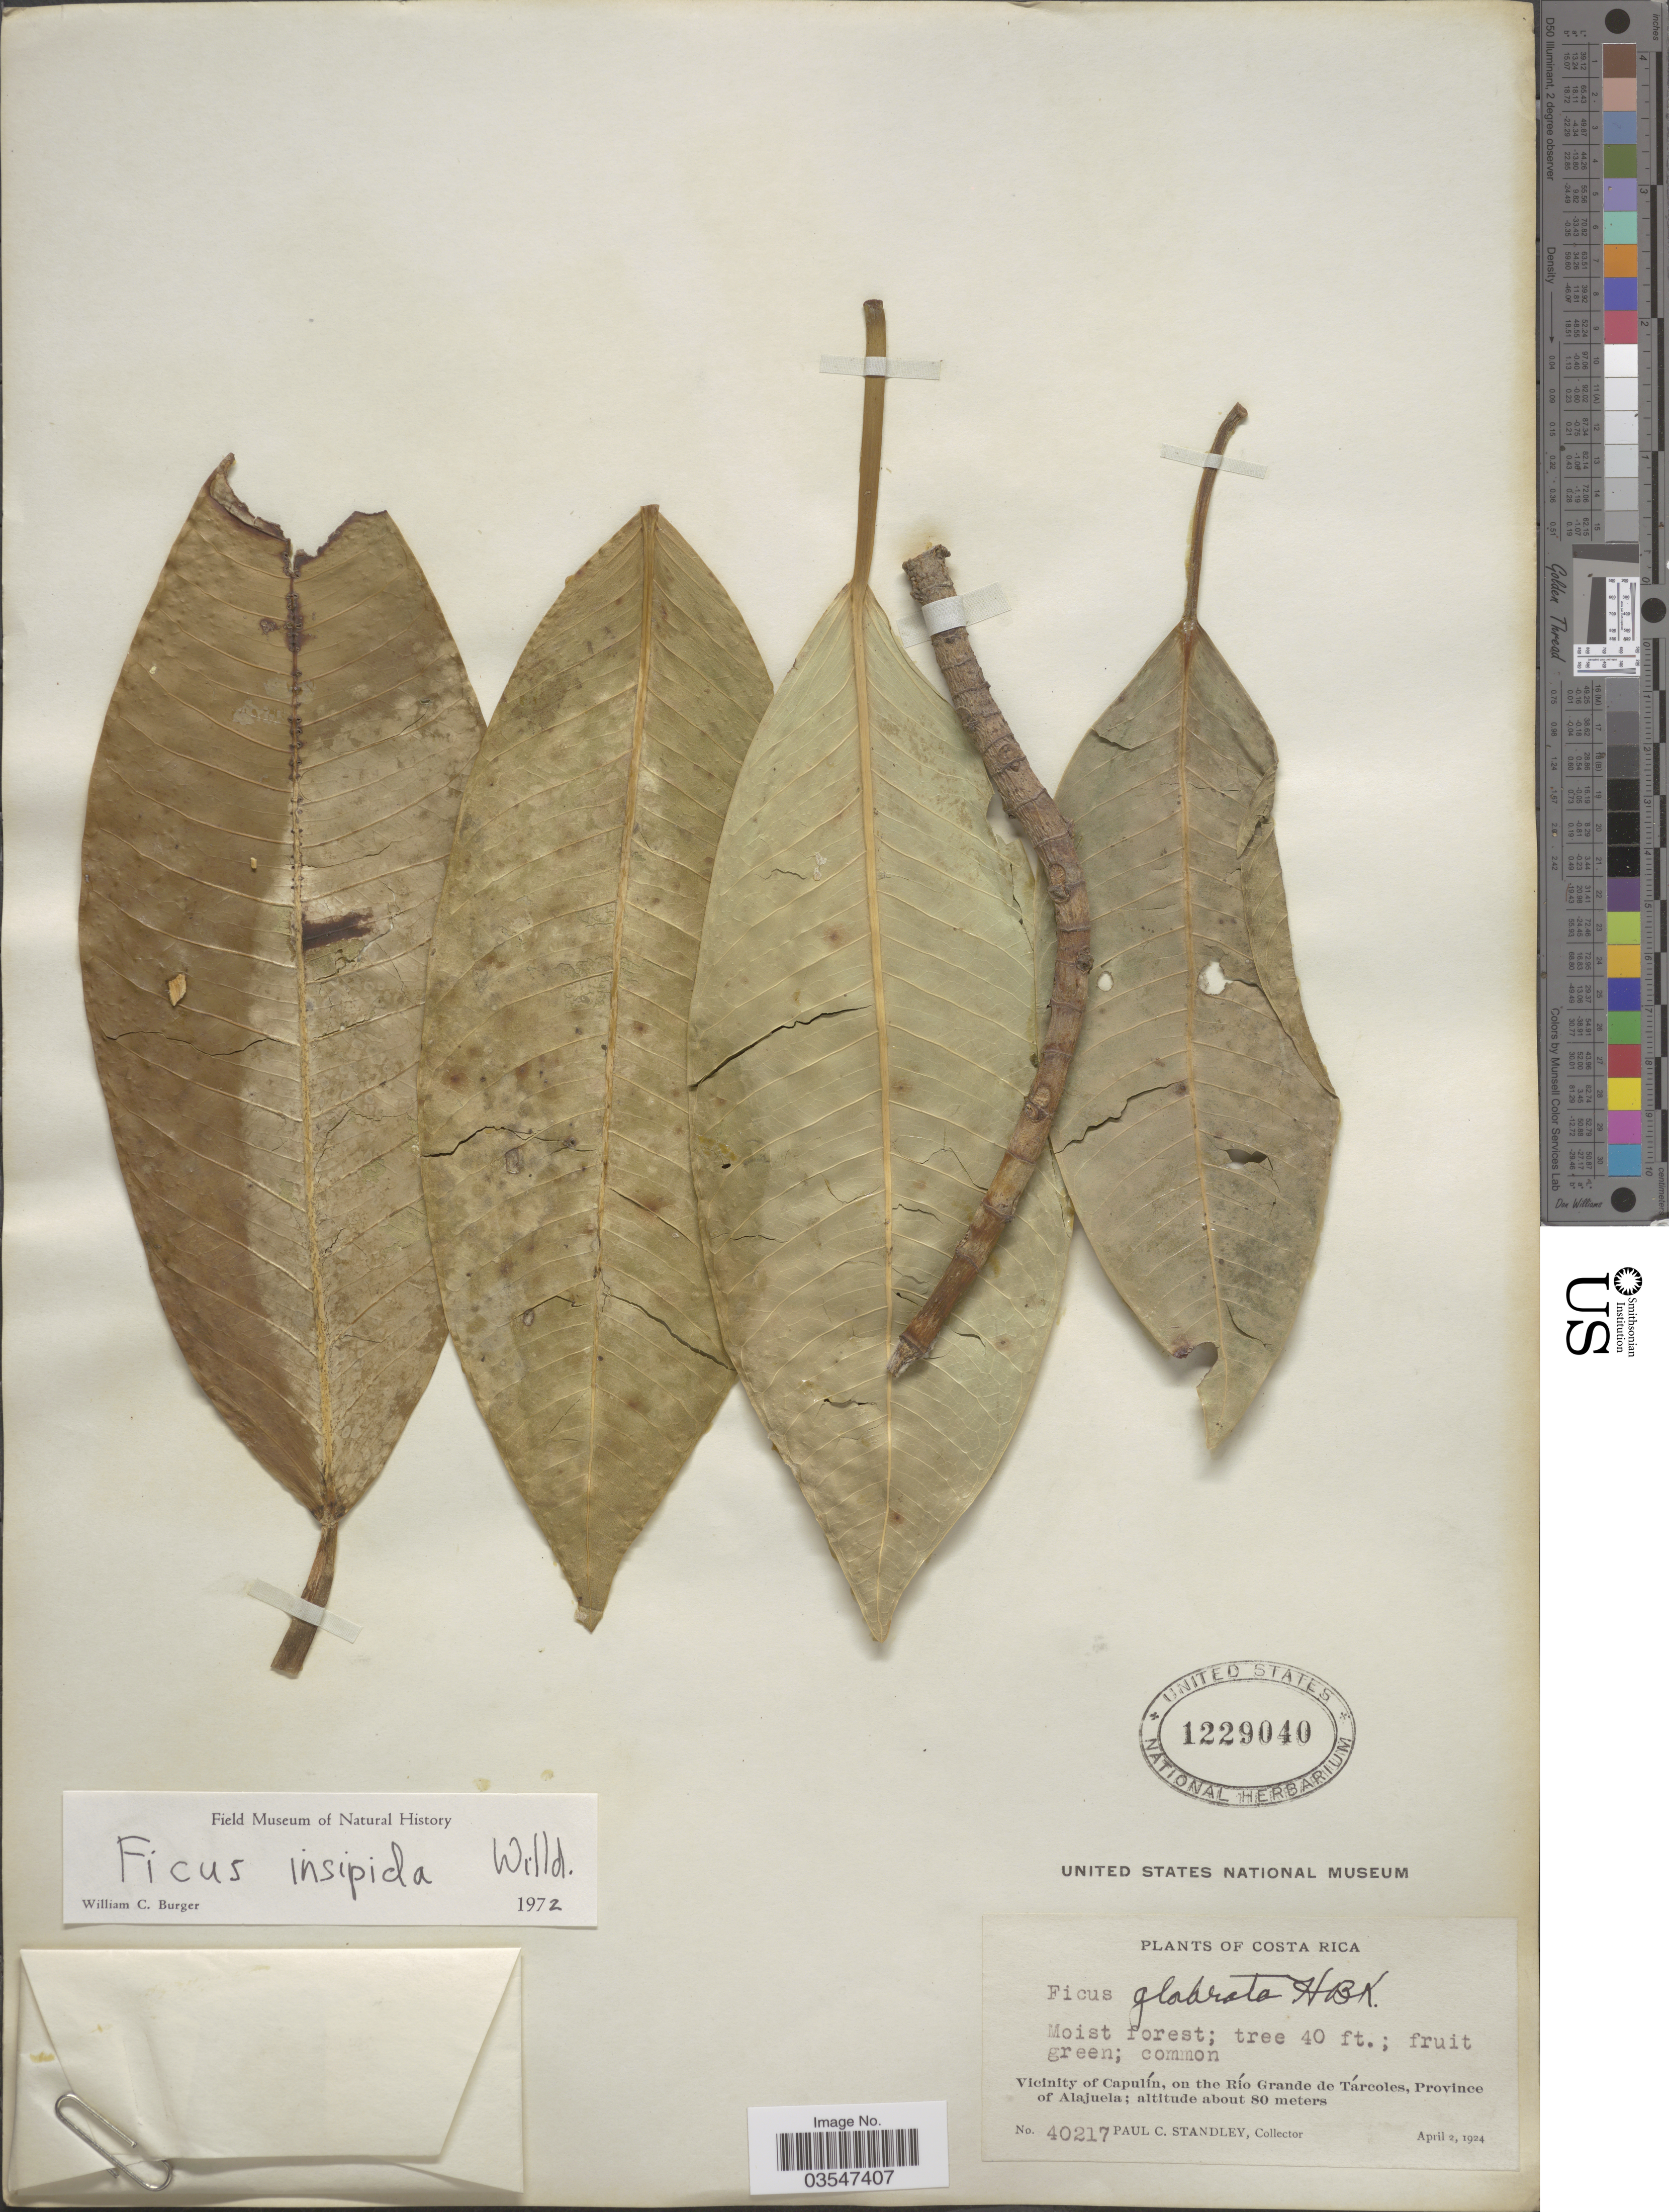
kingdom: Plantae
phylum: Tracheophyta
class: Magnoliopsida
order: Rosales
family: Moraceae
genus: Ficus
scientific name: Ficus insipida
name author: Willd.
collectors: P. C. Standley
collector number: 40217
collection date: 1924-04-02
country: Costa Rica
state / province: Alajuela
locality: Vicinity of Capulín, on the Río Grande de Tárcoles.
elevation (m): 80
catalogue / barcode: US 1229040